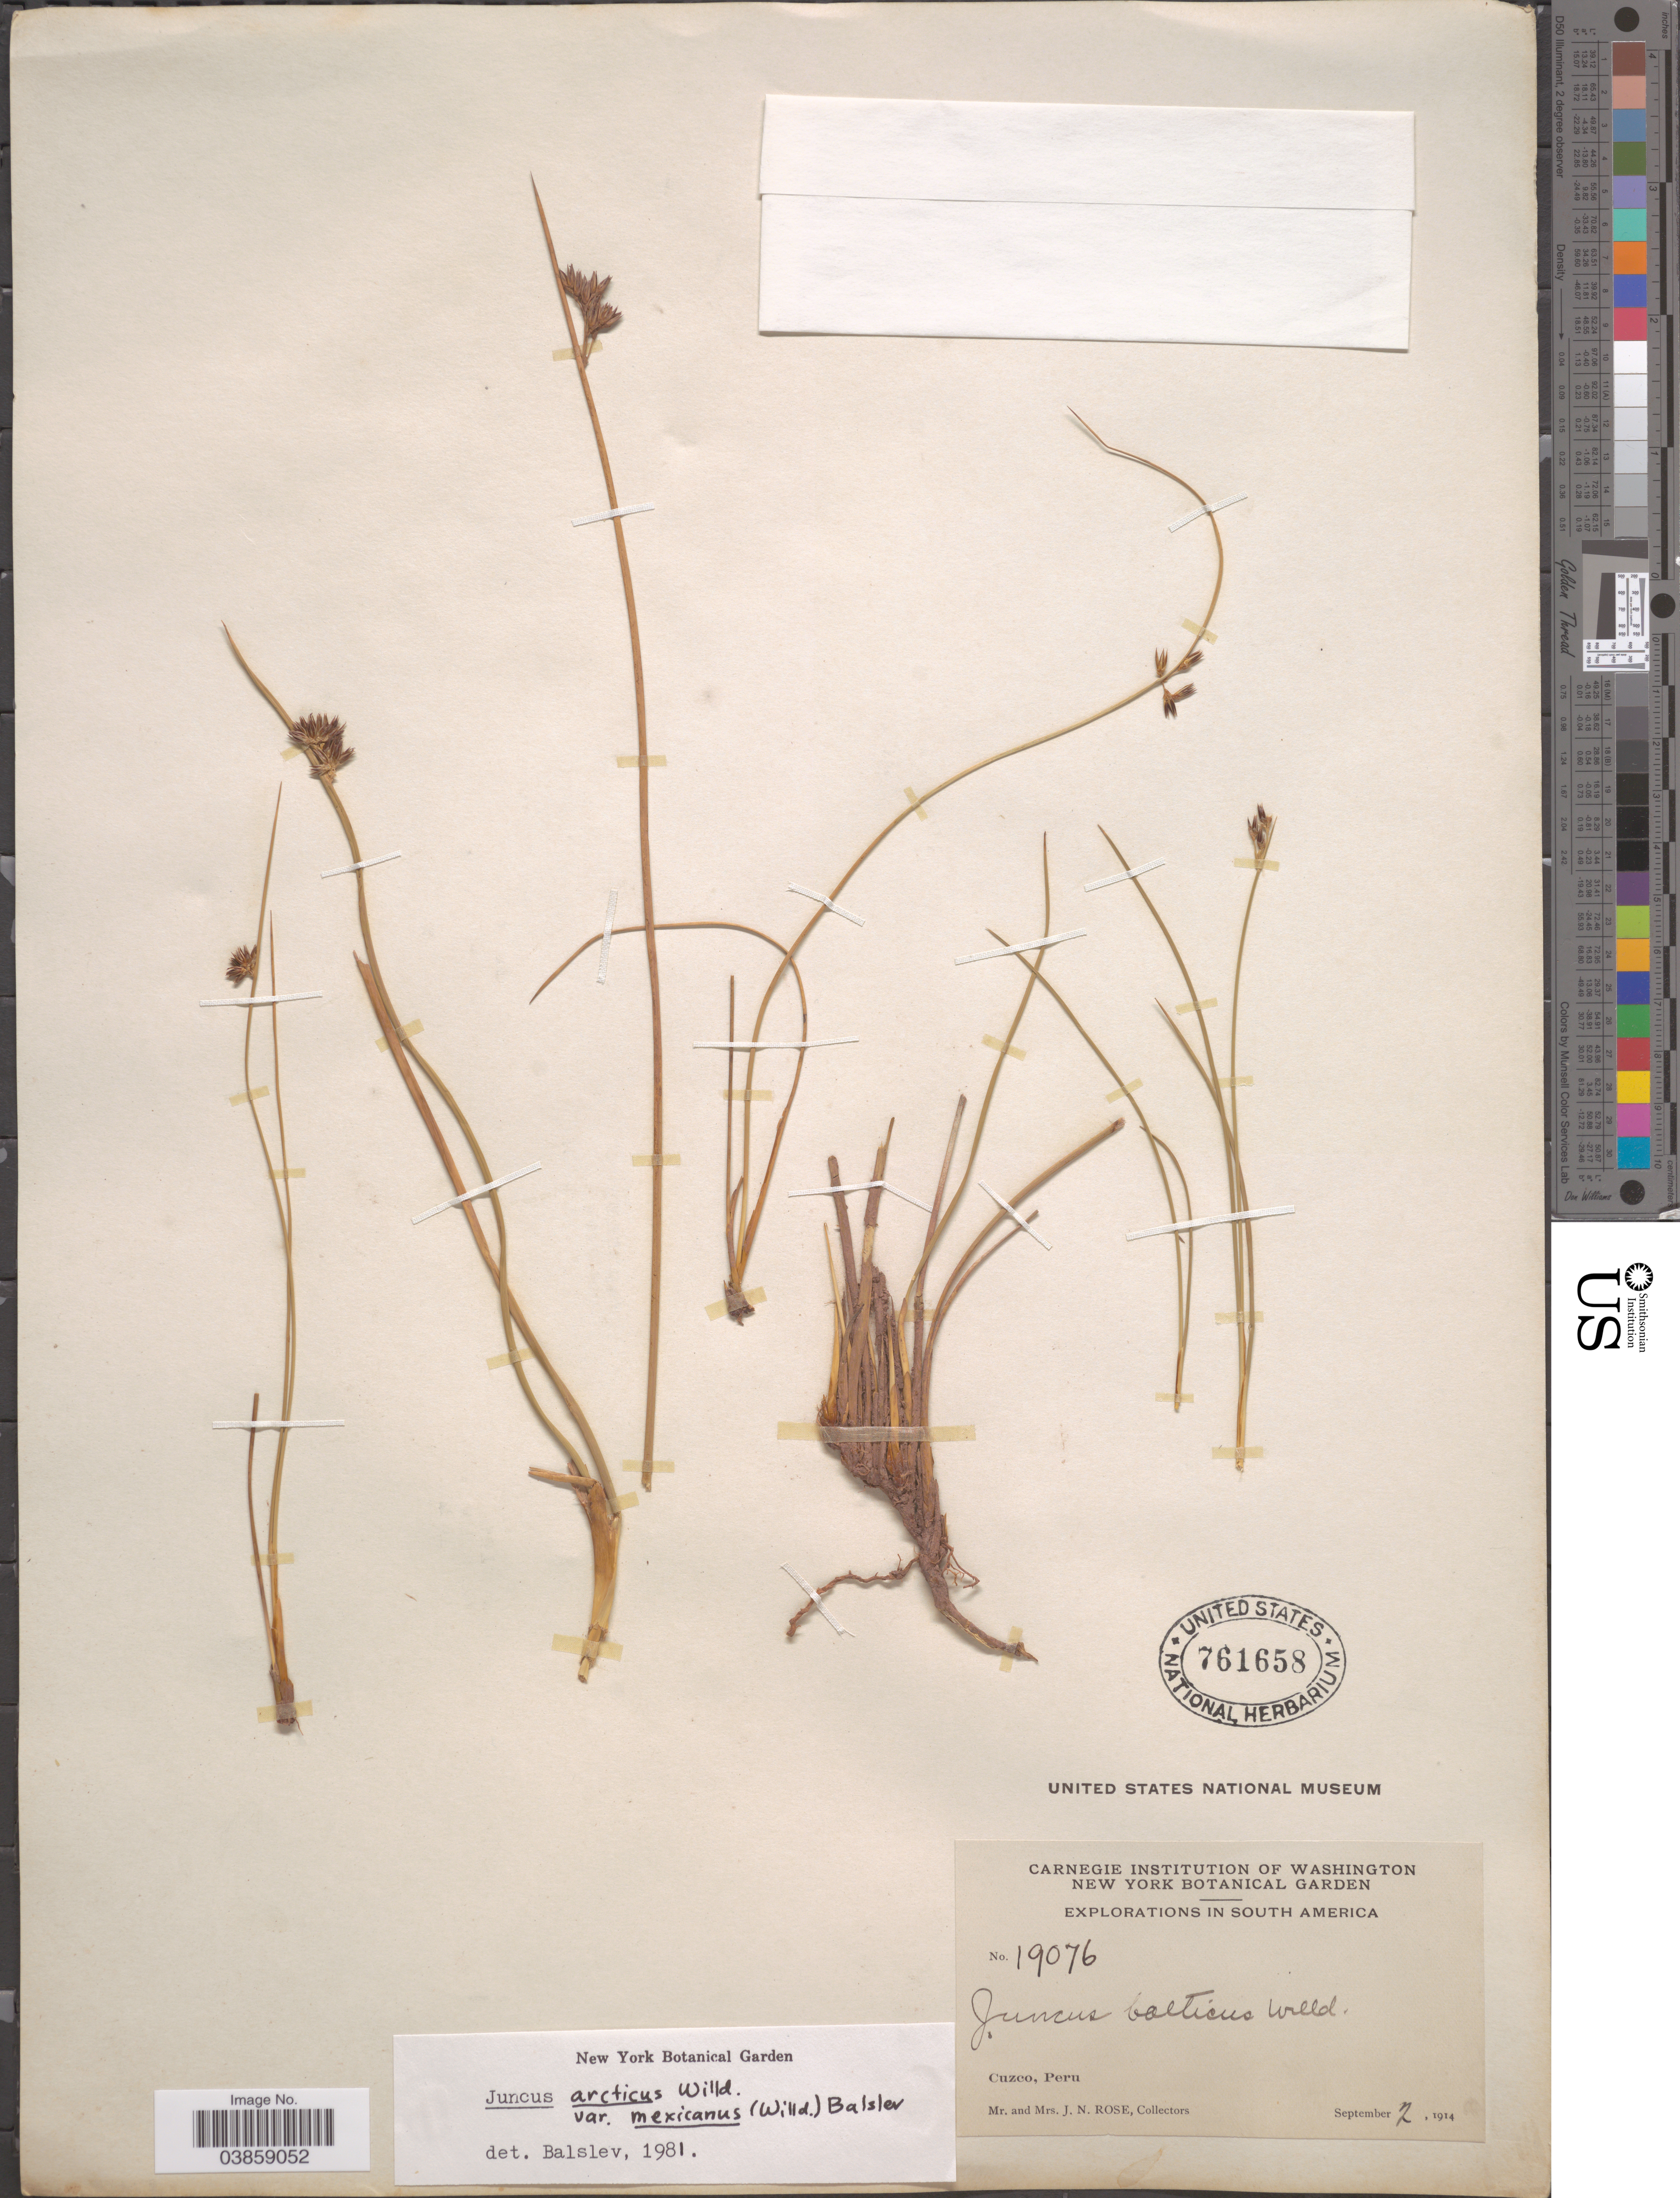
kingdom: Plantae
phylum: Tracheophyta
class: Liliopsida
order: Poales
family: Juncaceae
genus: Juncus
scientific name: Juncus arcticus var. mexicanus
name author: Willd.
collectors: J. N. Rose & L. B. Rose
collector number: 19076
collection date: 1914-09-02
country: Peru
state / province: Cusco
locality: Cuzco.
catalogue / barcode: US 761658